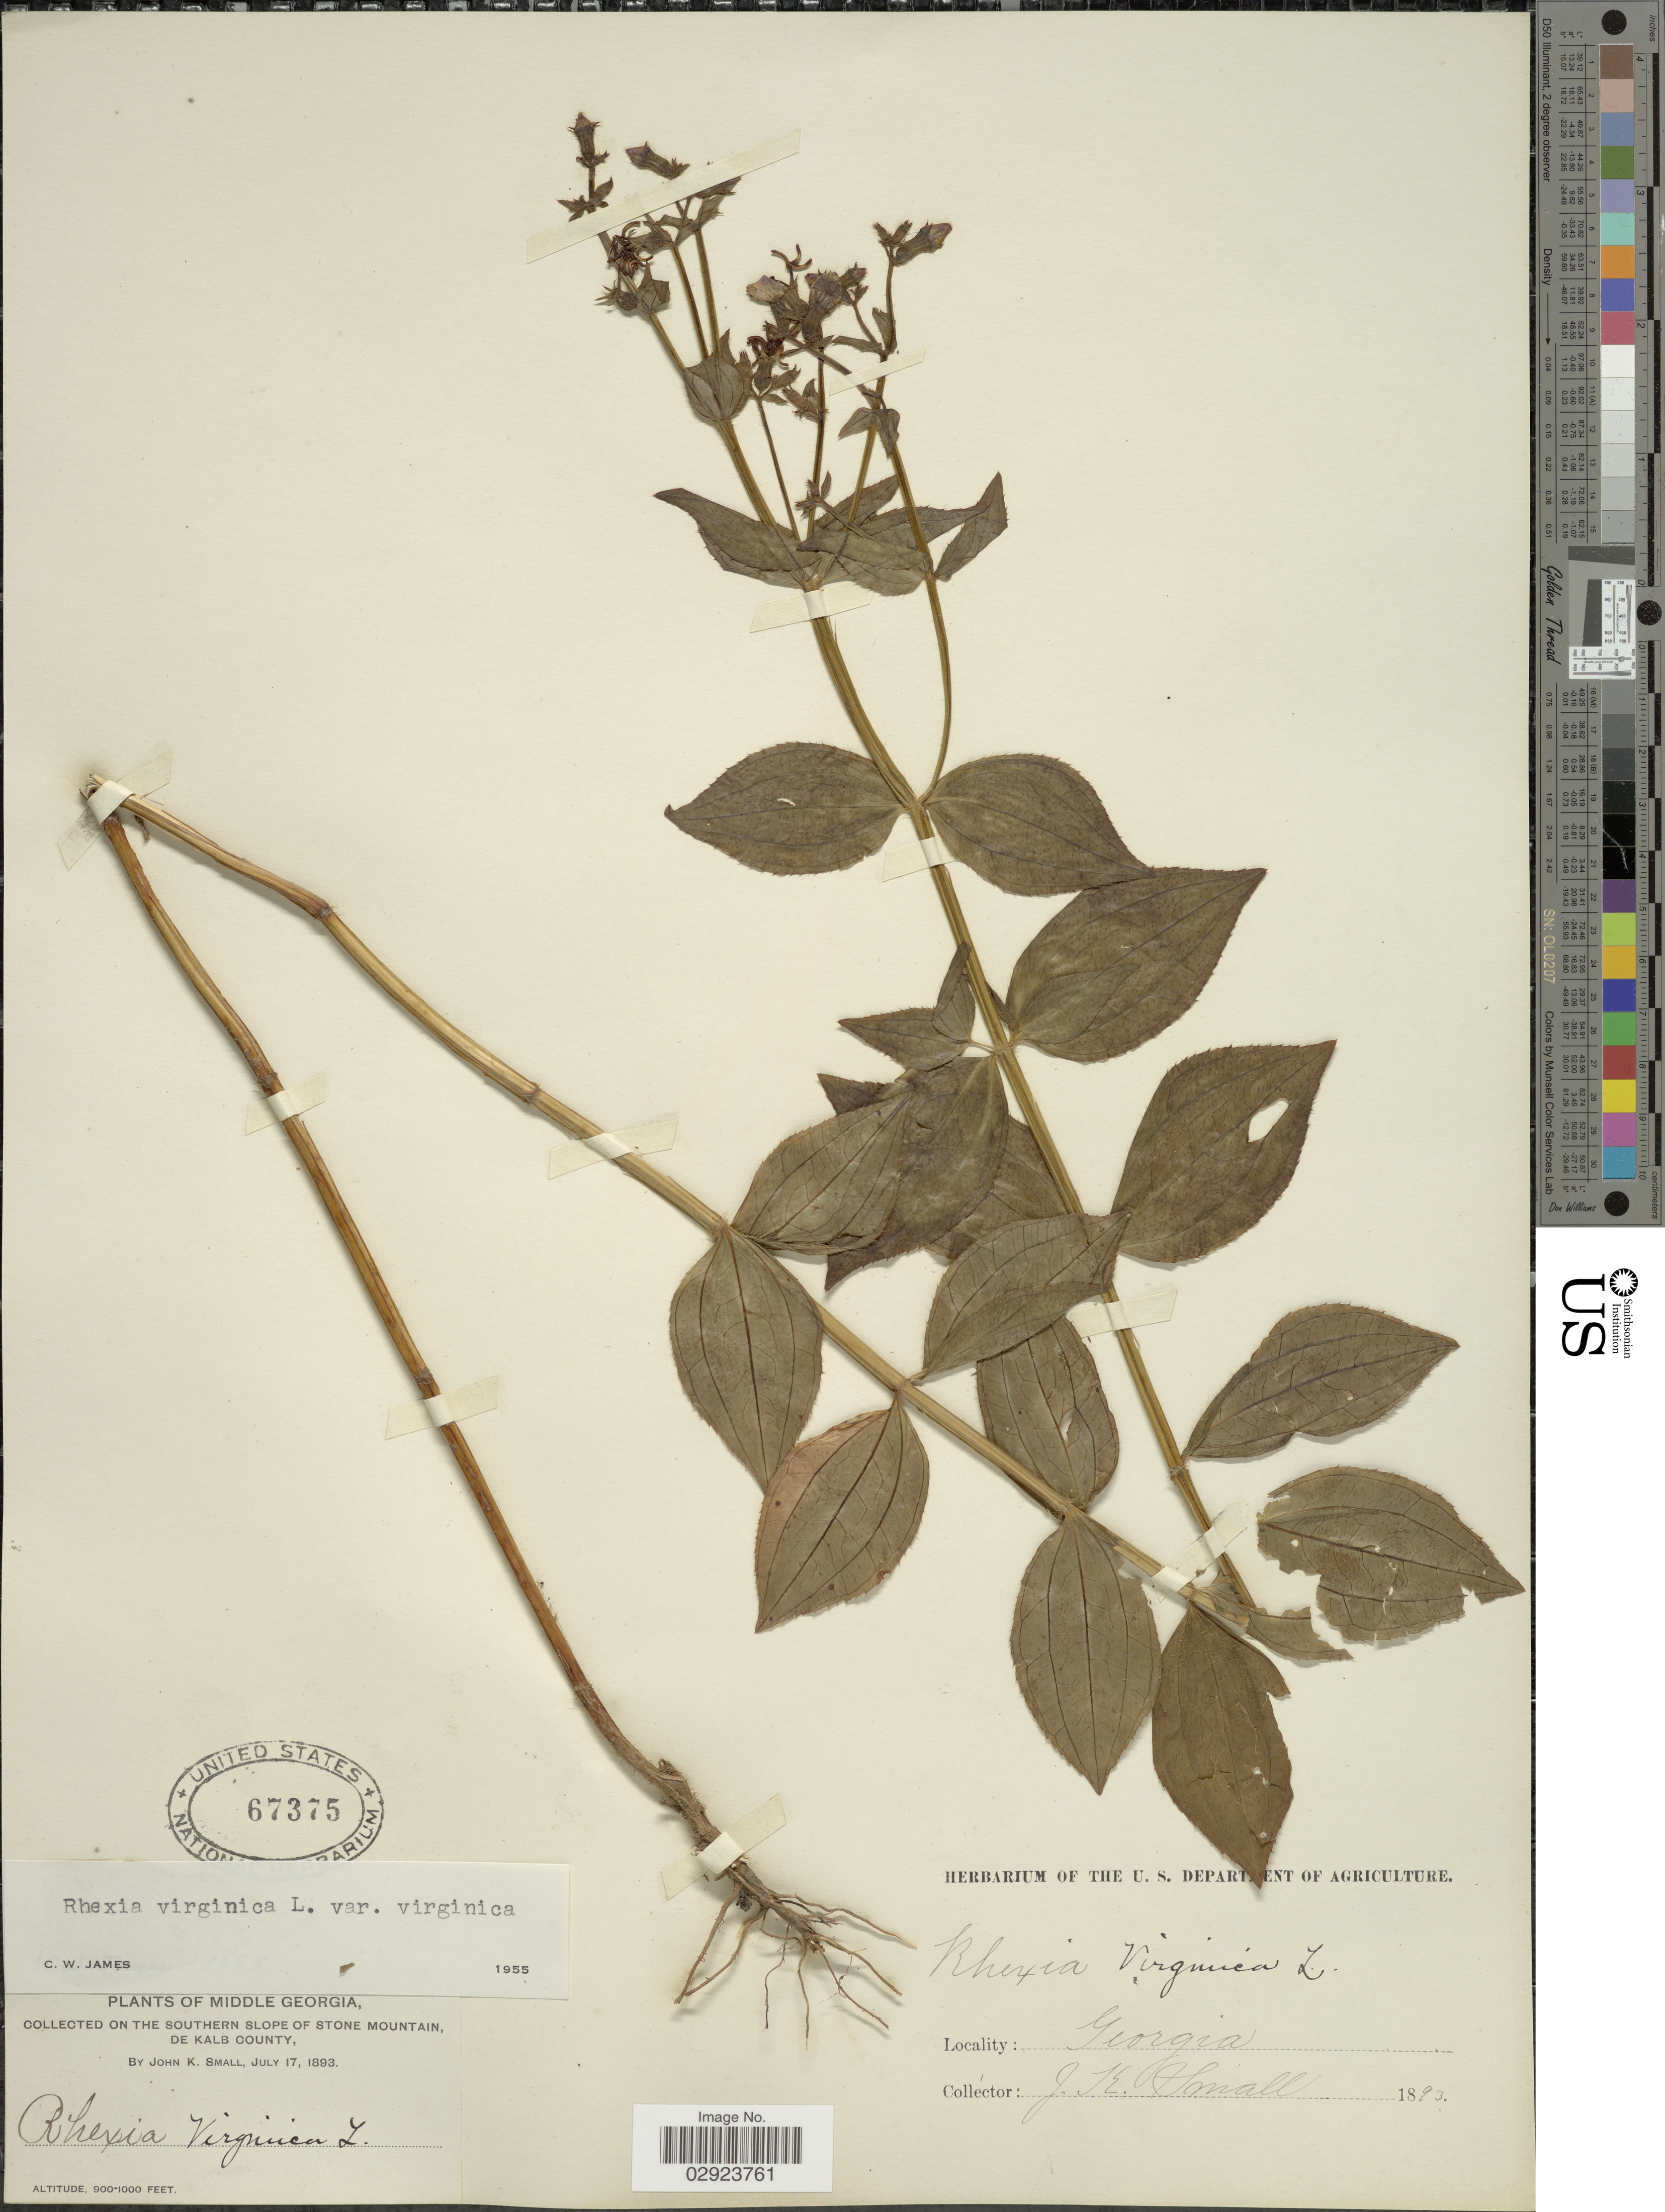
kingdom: Plantae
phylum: Tracheophyta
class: Magnoliopsida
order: Myrtales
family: Melastomataceae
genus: Rhexia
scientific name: Rhexia virginica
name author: L.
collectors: J. K. Small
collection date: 1893-07-17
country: United States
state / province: Georgia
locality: Middle Georgia. On the southern slope of Stone Mountain, De Kalb County.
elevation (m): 274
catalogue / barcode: US 67375